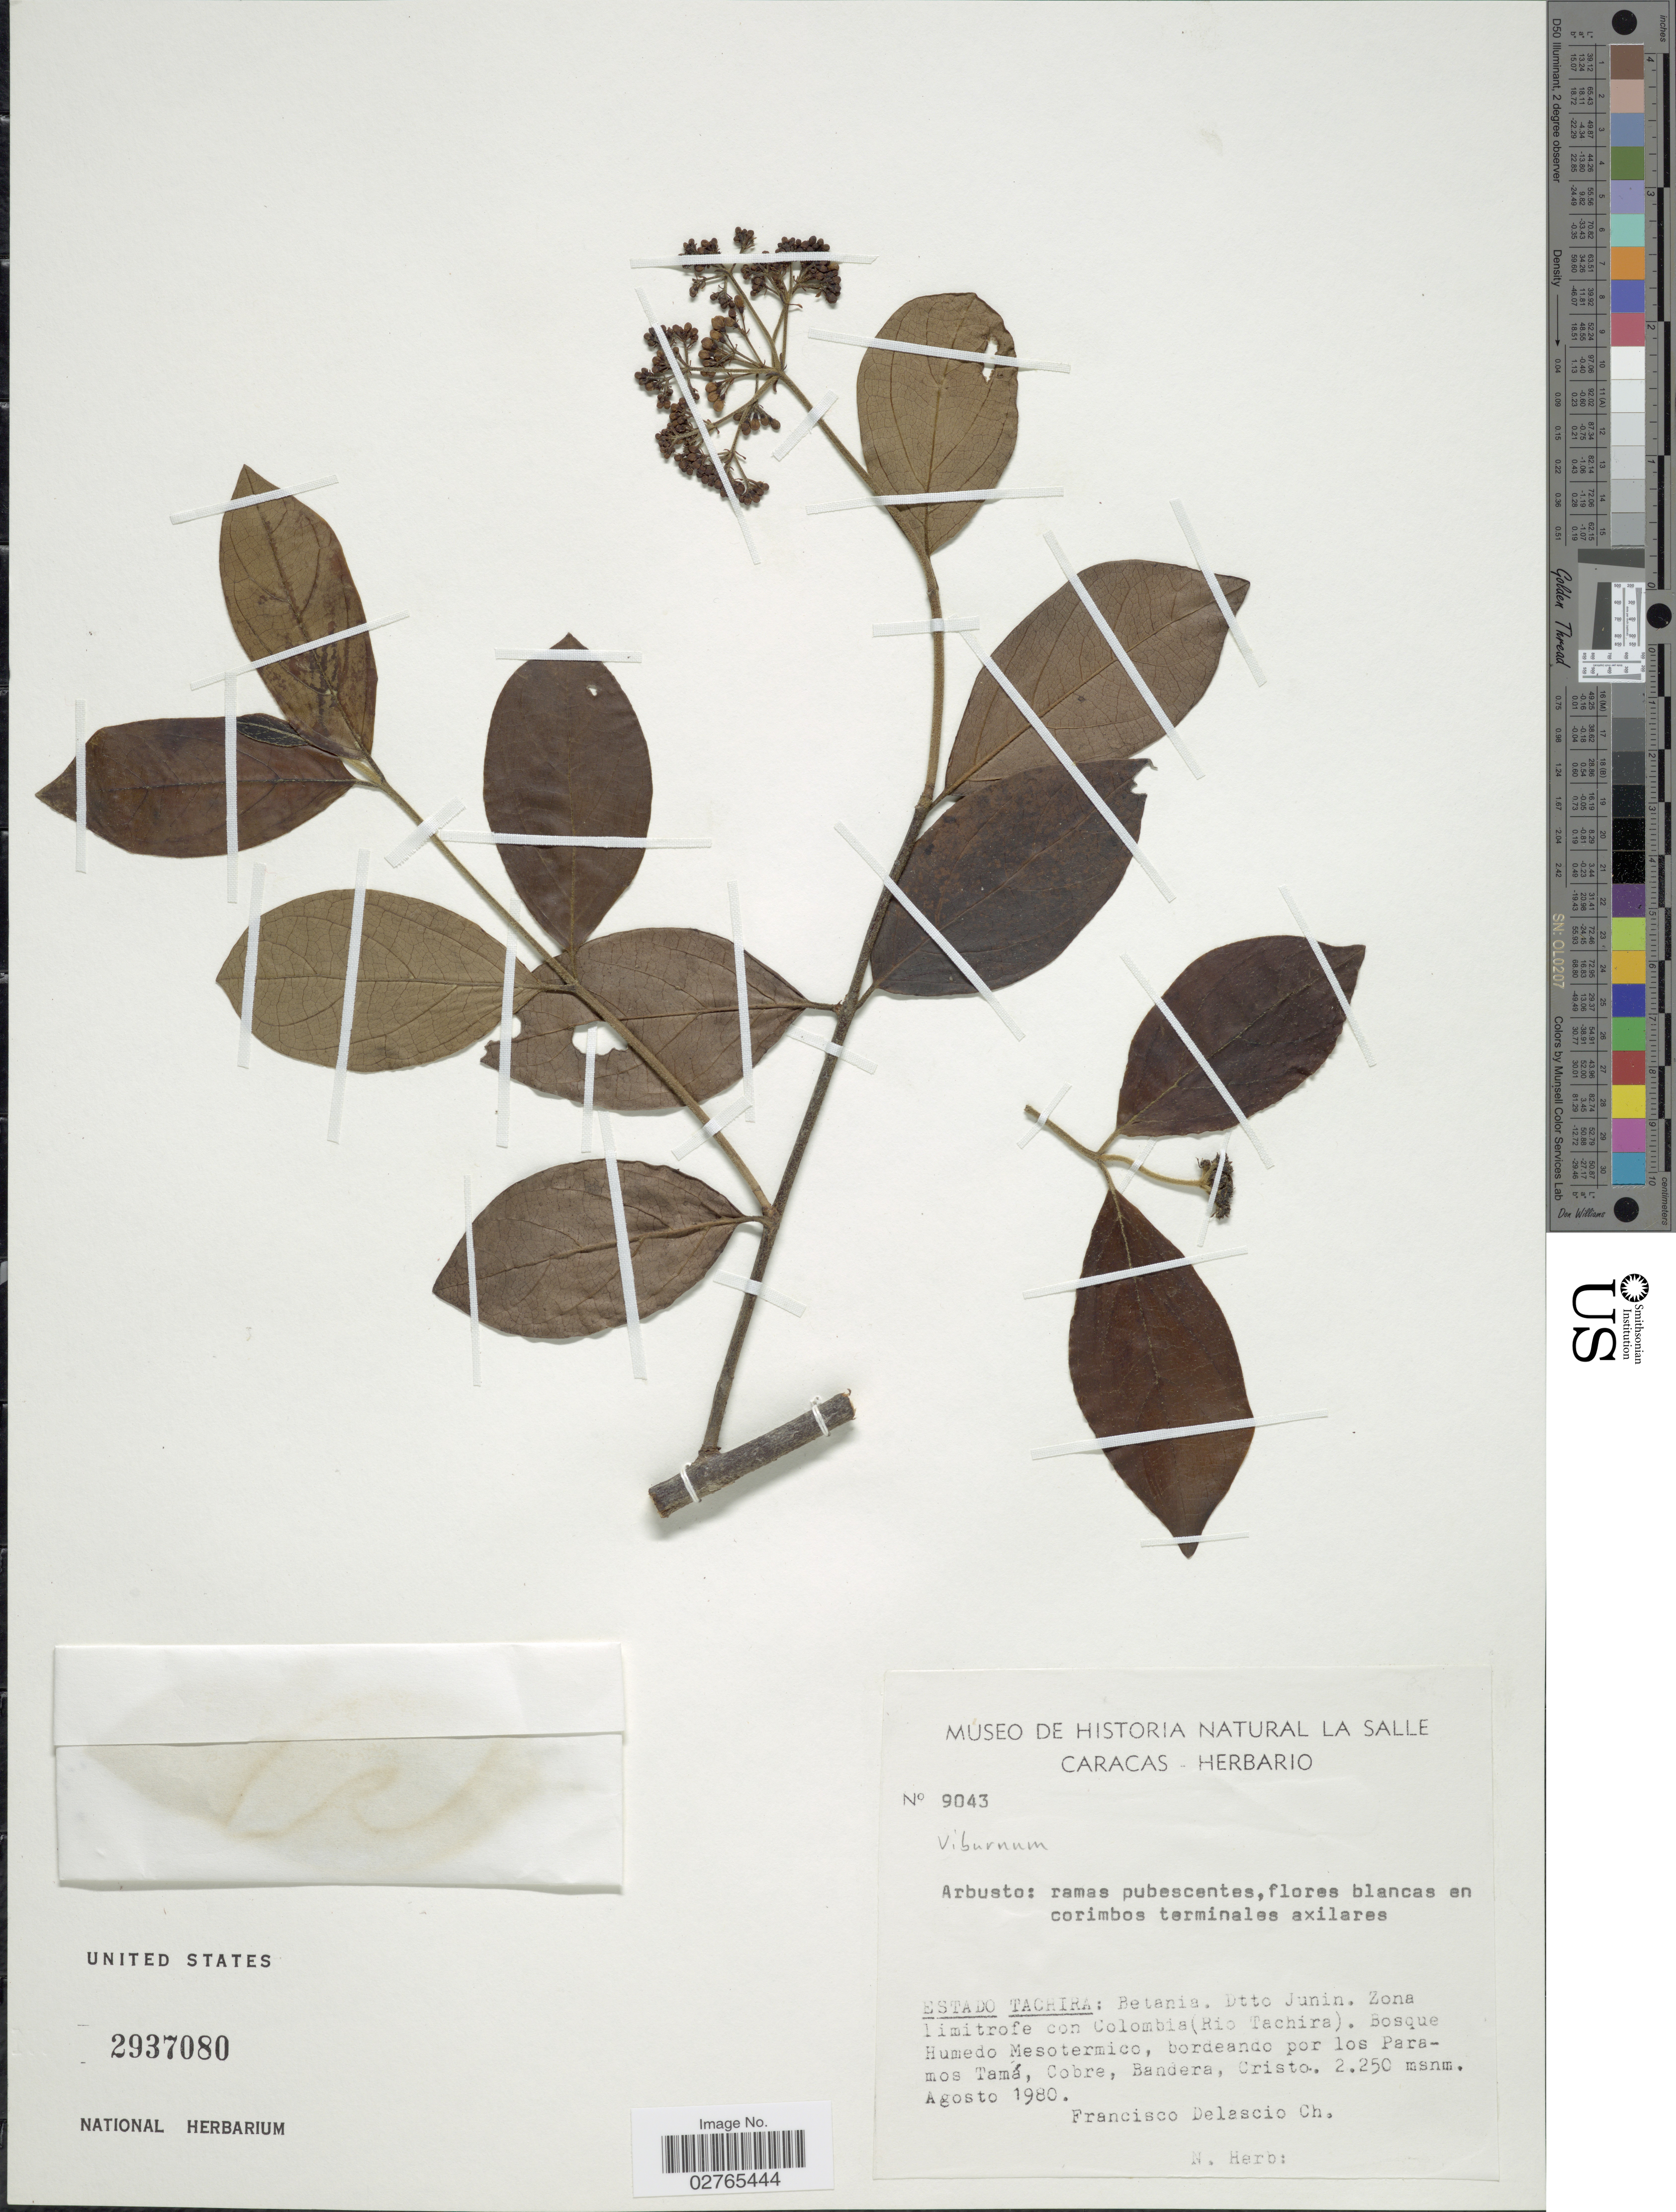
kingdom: Plantae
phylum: Tracheophyta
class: Magnoliopsida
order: Dipsacales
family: Viburnaceae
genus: Viburnum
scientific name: Viburnum sp.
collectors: F. Delascio C.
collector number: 9043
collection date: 1980-08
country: Venezuela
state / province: Tachira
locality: Estado Tachira: Betania. Dtto Junin. Zona limitrofe con Colombia (Rio Tachira).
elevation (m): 2250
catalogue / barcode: US 2937080